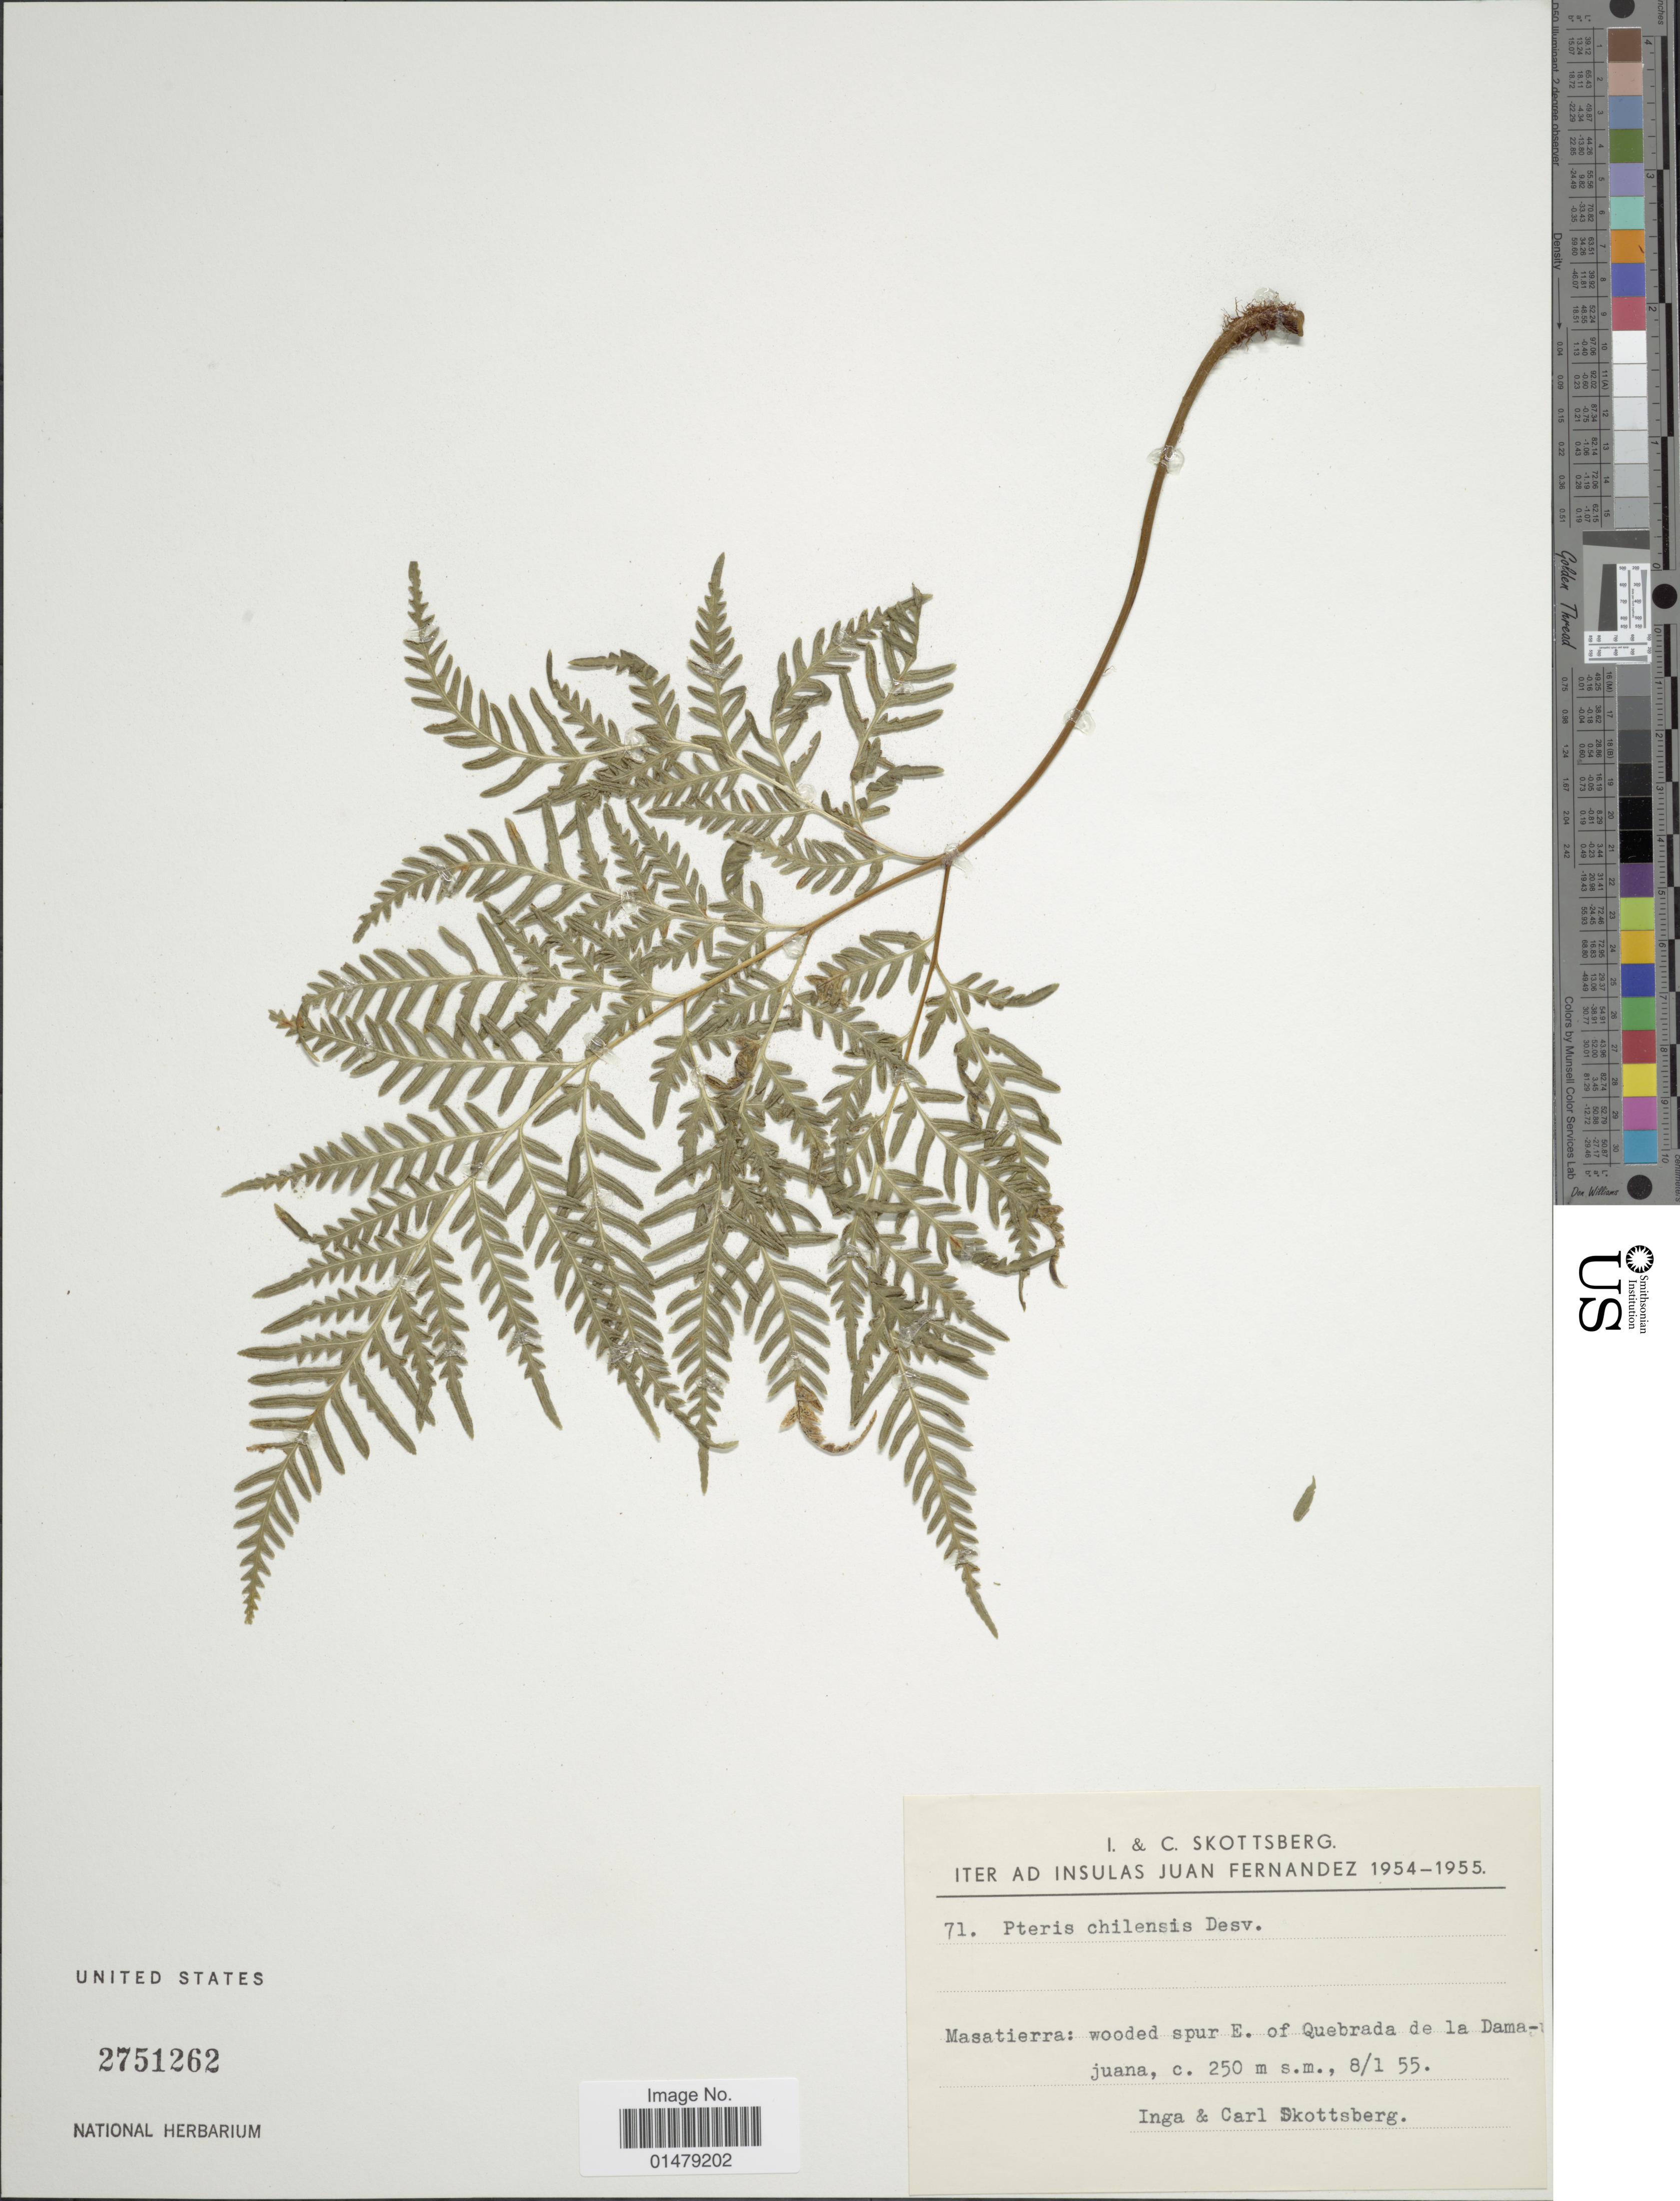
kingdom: Plantae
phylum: Tracheophyta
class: Polypodiopsida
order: Polypodiales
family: Pteridaceae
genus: Pteris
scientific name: Pteris chilensis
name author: Desv.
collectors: I. Skottsberg & C. Skottsberg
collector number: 71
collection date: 1955-01-08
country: Chile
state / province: Valparaíso (V)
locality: Iter ad insulas Juan Fernandez. Masatierra: woodes spur E. of Quebrada de la Damajuana.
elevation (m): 250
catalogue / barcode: US 2751262